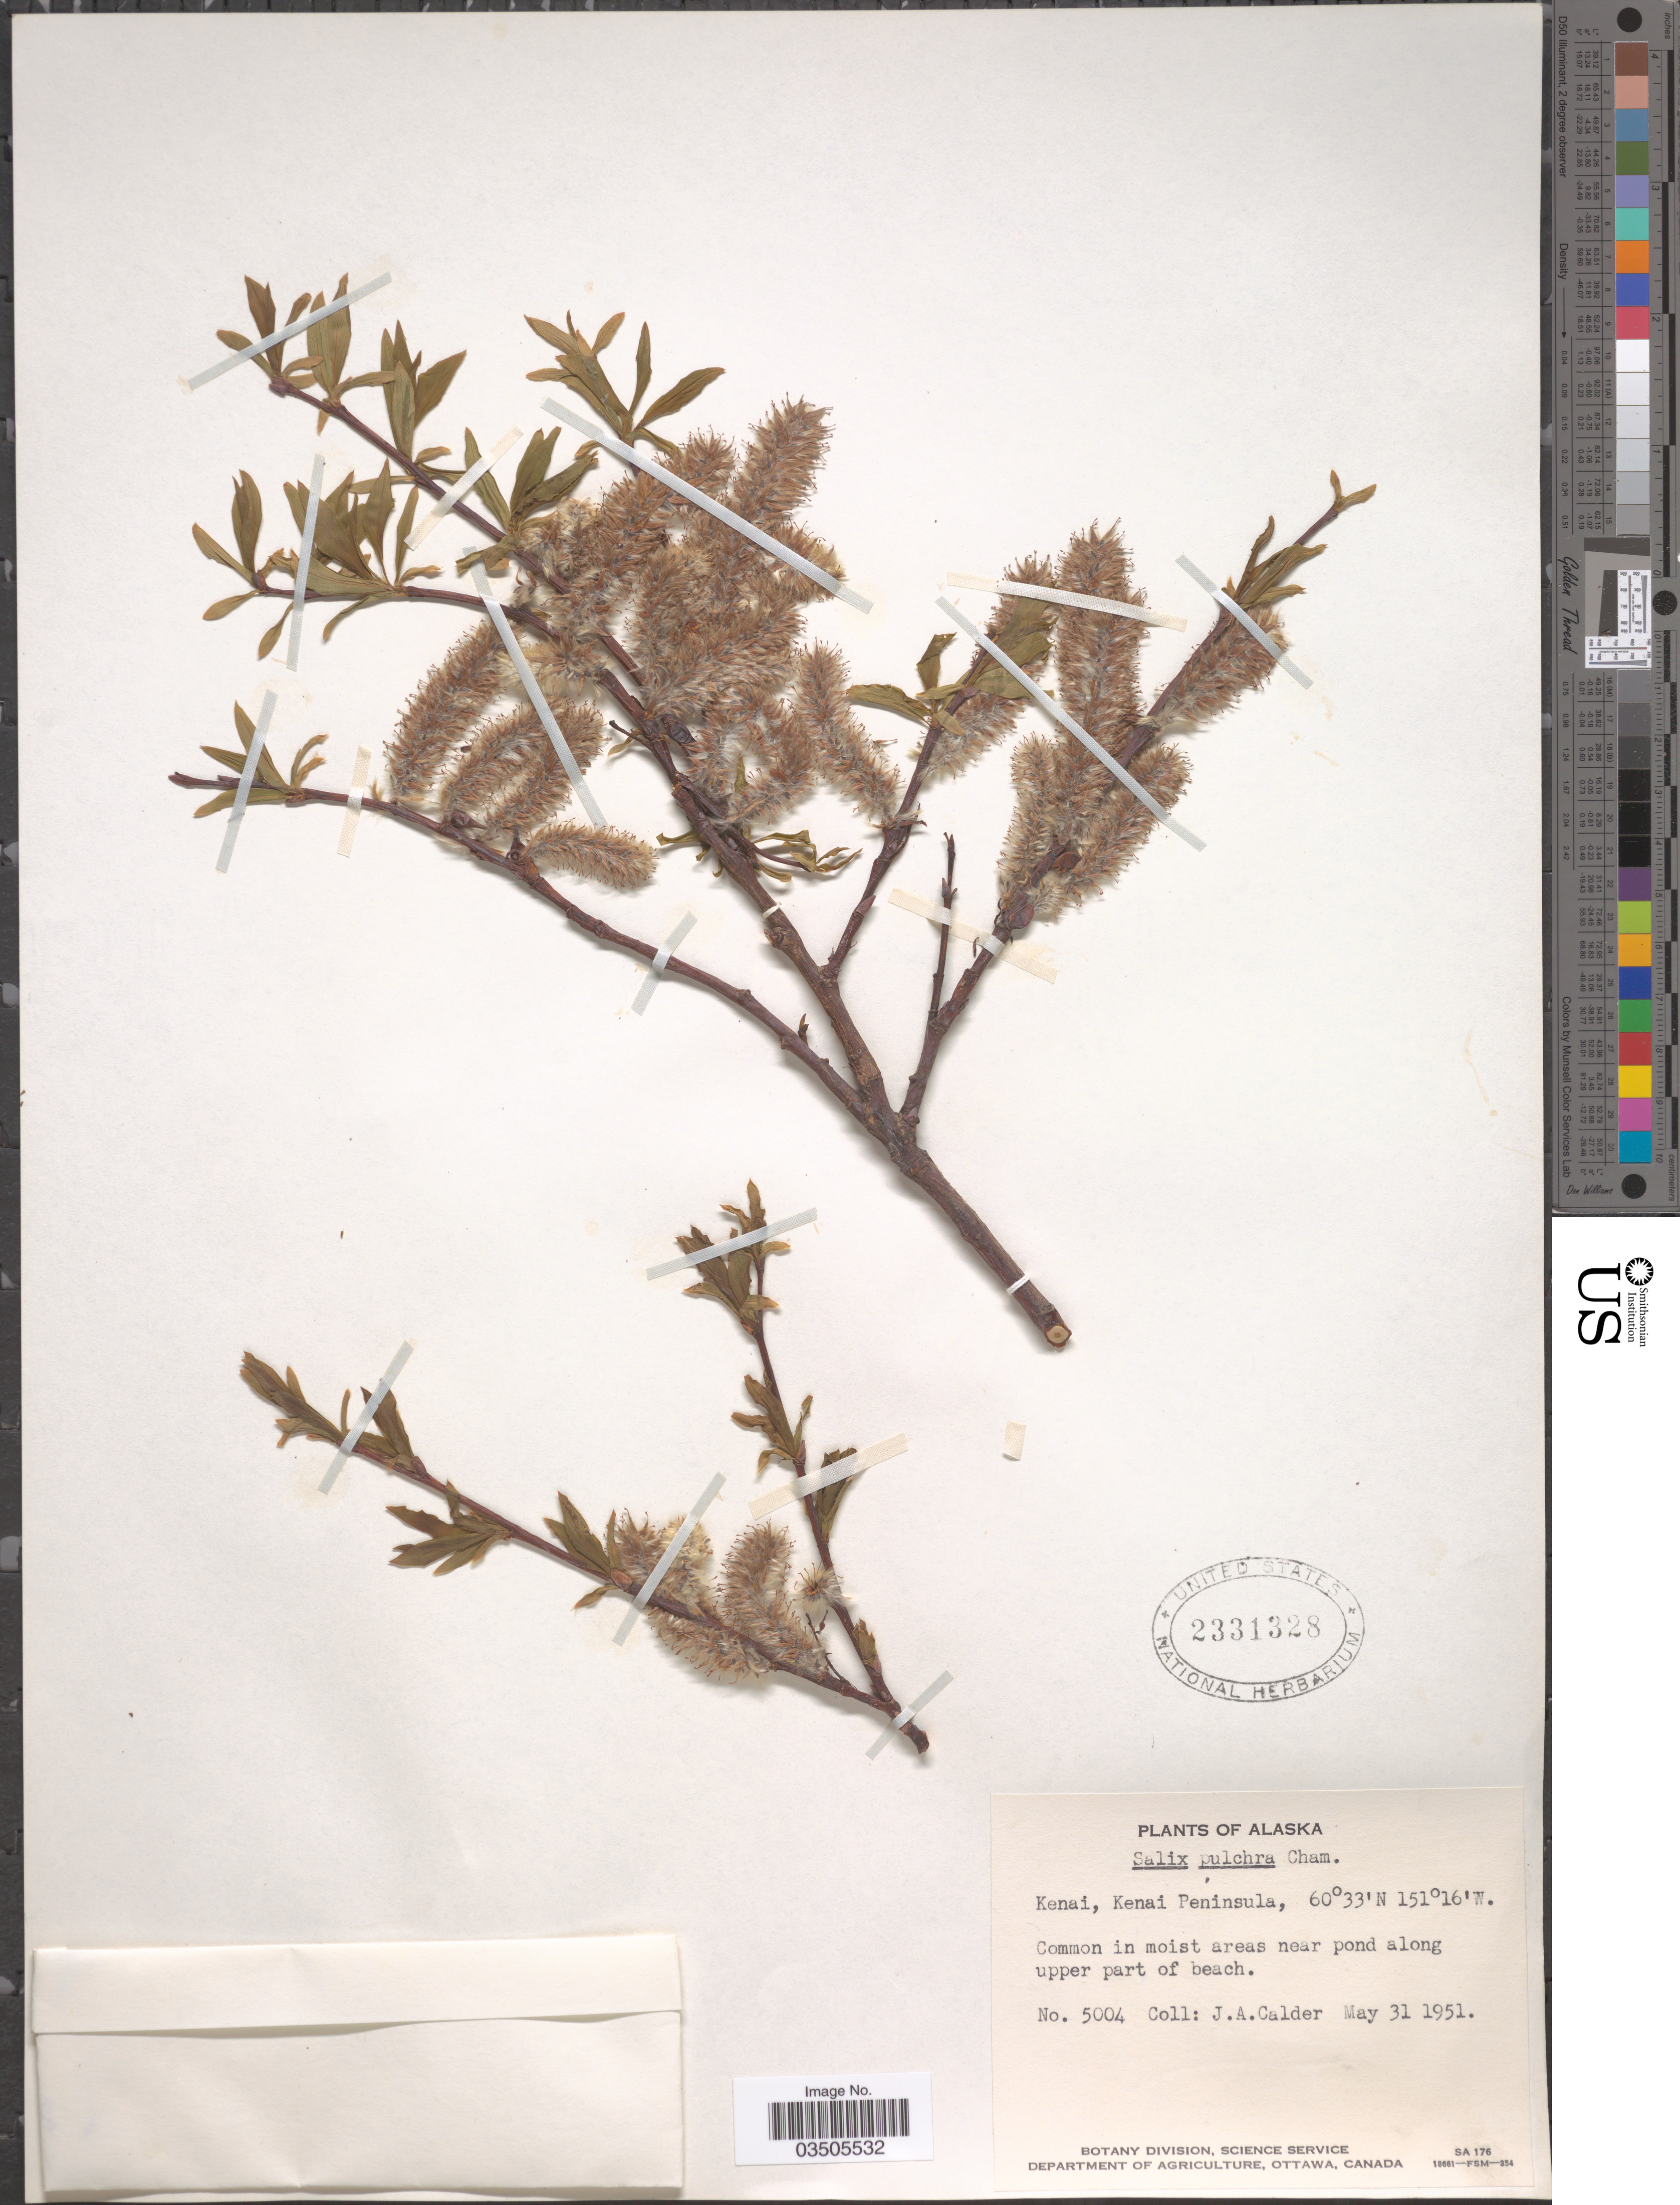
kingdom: Plantae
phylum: Tracheophyta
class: Magnoliopsida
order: Malpighiales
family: Salicaceae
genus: Salix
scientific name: Salix pulchra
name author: Cham.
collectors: J. A. Calder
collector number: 5004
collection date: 1951-05-31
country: United States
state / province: Alaska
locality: Kenai, Kenai Peninsula. Areas near pond along upper part of beach.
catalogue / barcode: US 2331328